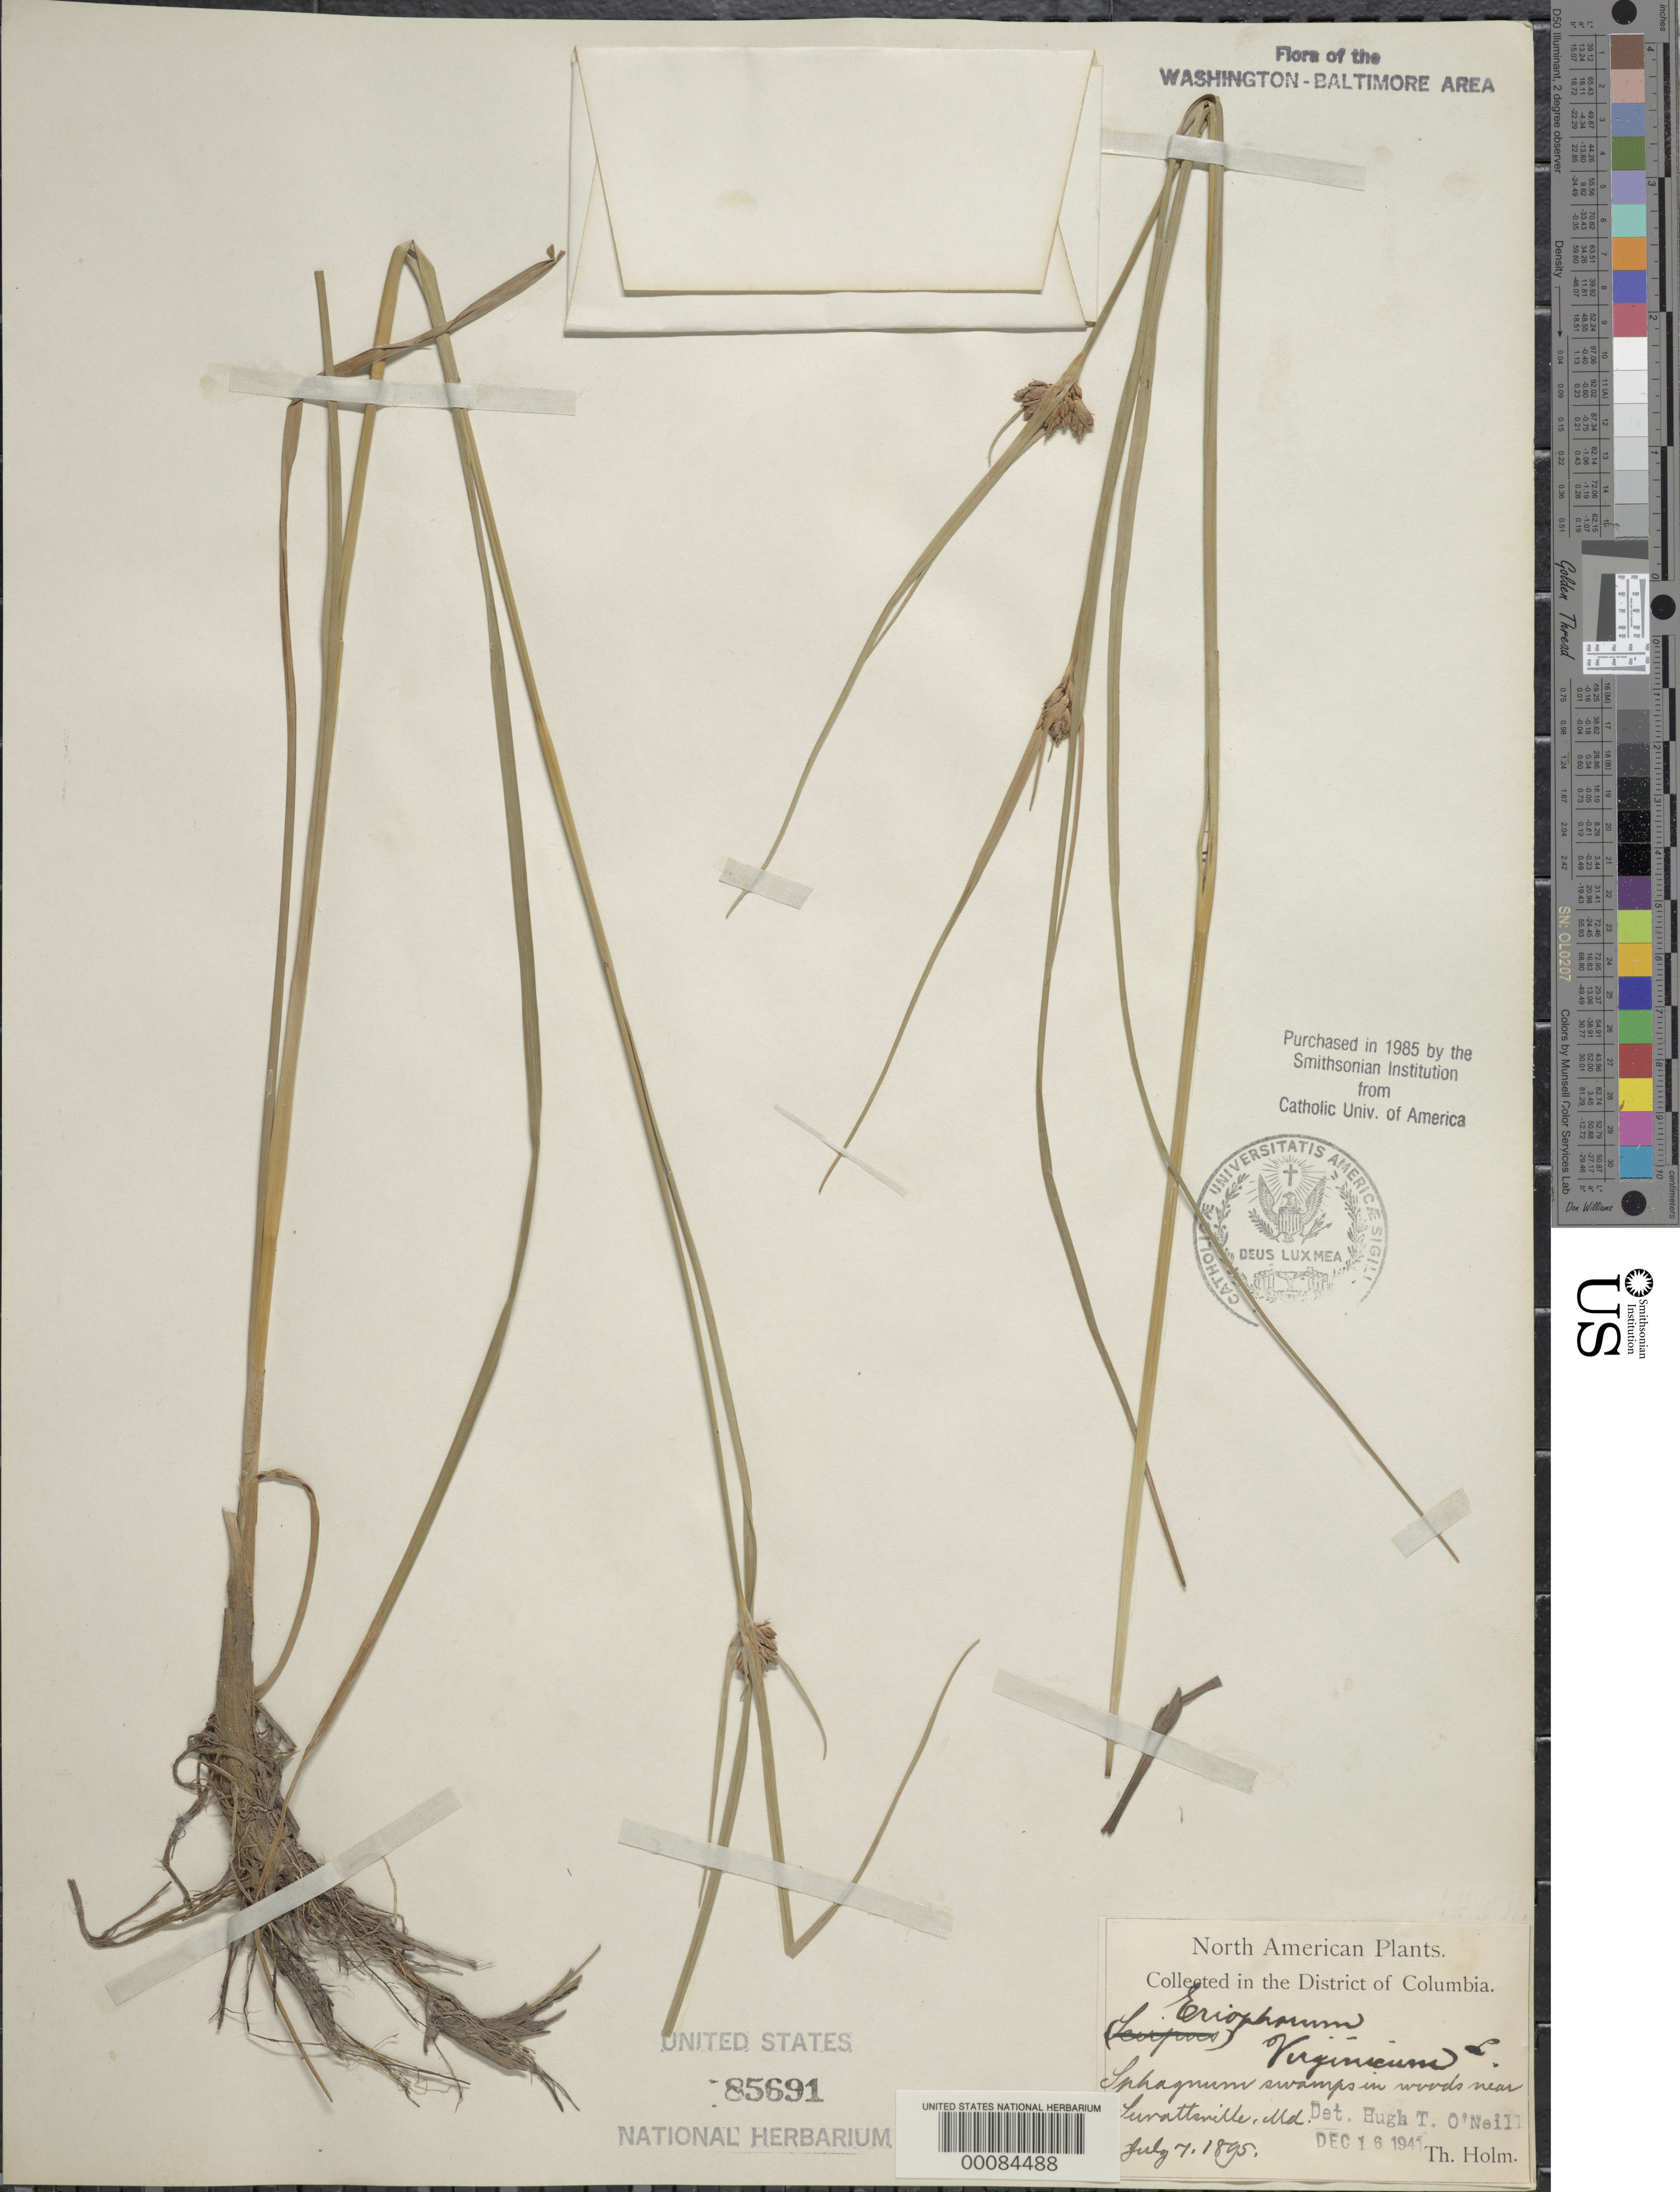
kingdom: Plantae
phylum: Tracheophyta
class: Liliopsida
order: Poales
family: Cyperaceae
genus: Eriophorum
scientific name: Eriophorum virginicum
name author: L.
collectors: T. Holm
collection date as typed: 07 Jul 1895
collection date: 1895-07-07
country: United States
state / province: Maryland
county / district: Prince George's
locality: Near Hyattsville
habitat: Sphagnum swamp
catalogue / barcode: US 85691